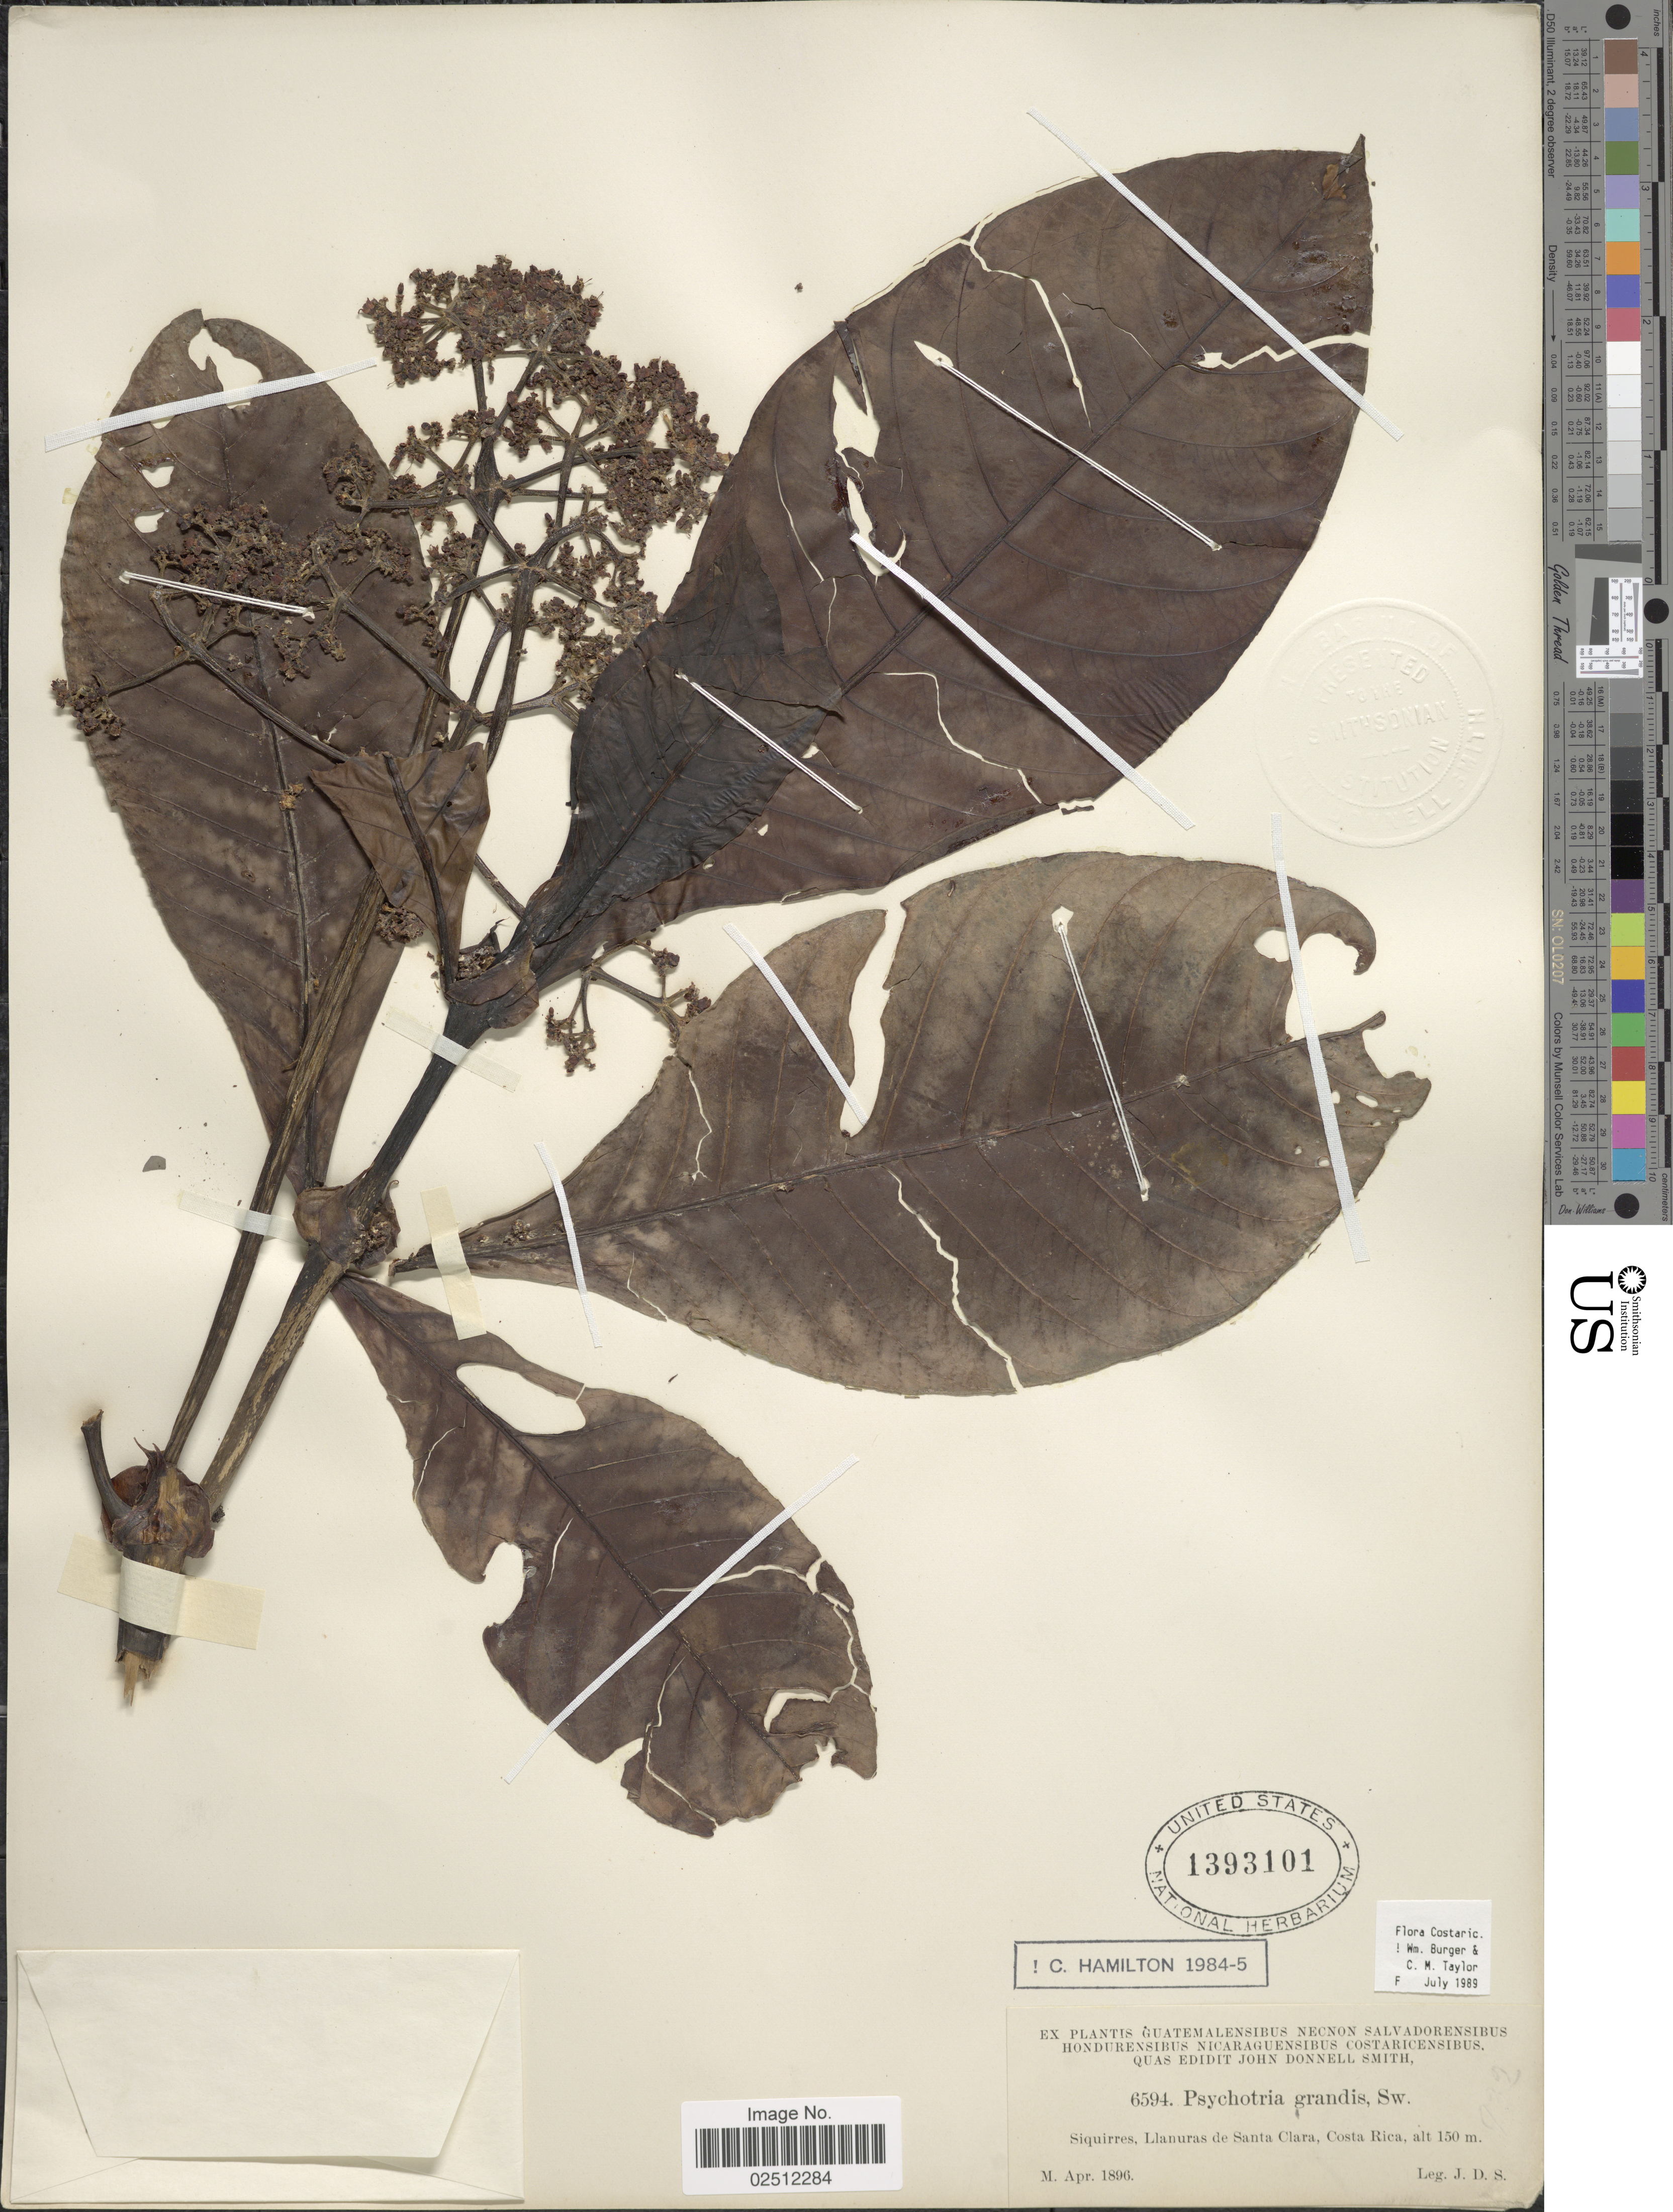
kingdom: Plantae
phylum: Tracheophyta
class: Magnoliopsida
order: Gentianales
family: Rubiaceae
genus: Psychotria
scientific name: Psychotria grandis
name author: Sw.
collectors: J. Donnell Smith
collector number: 6594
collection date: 1896-04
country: Costa Rica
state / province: Limón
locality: Siquirres, Llanuras de Santa Clara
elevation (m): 150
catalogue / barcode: US 1393101